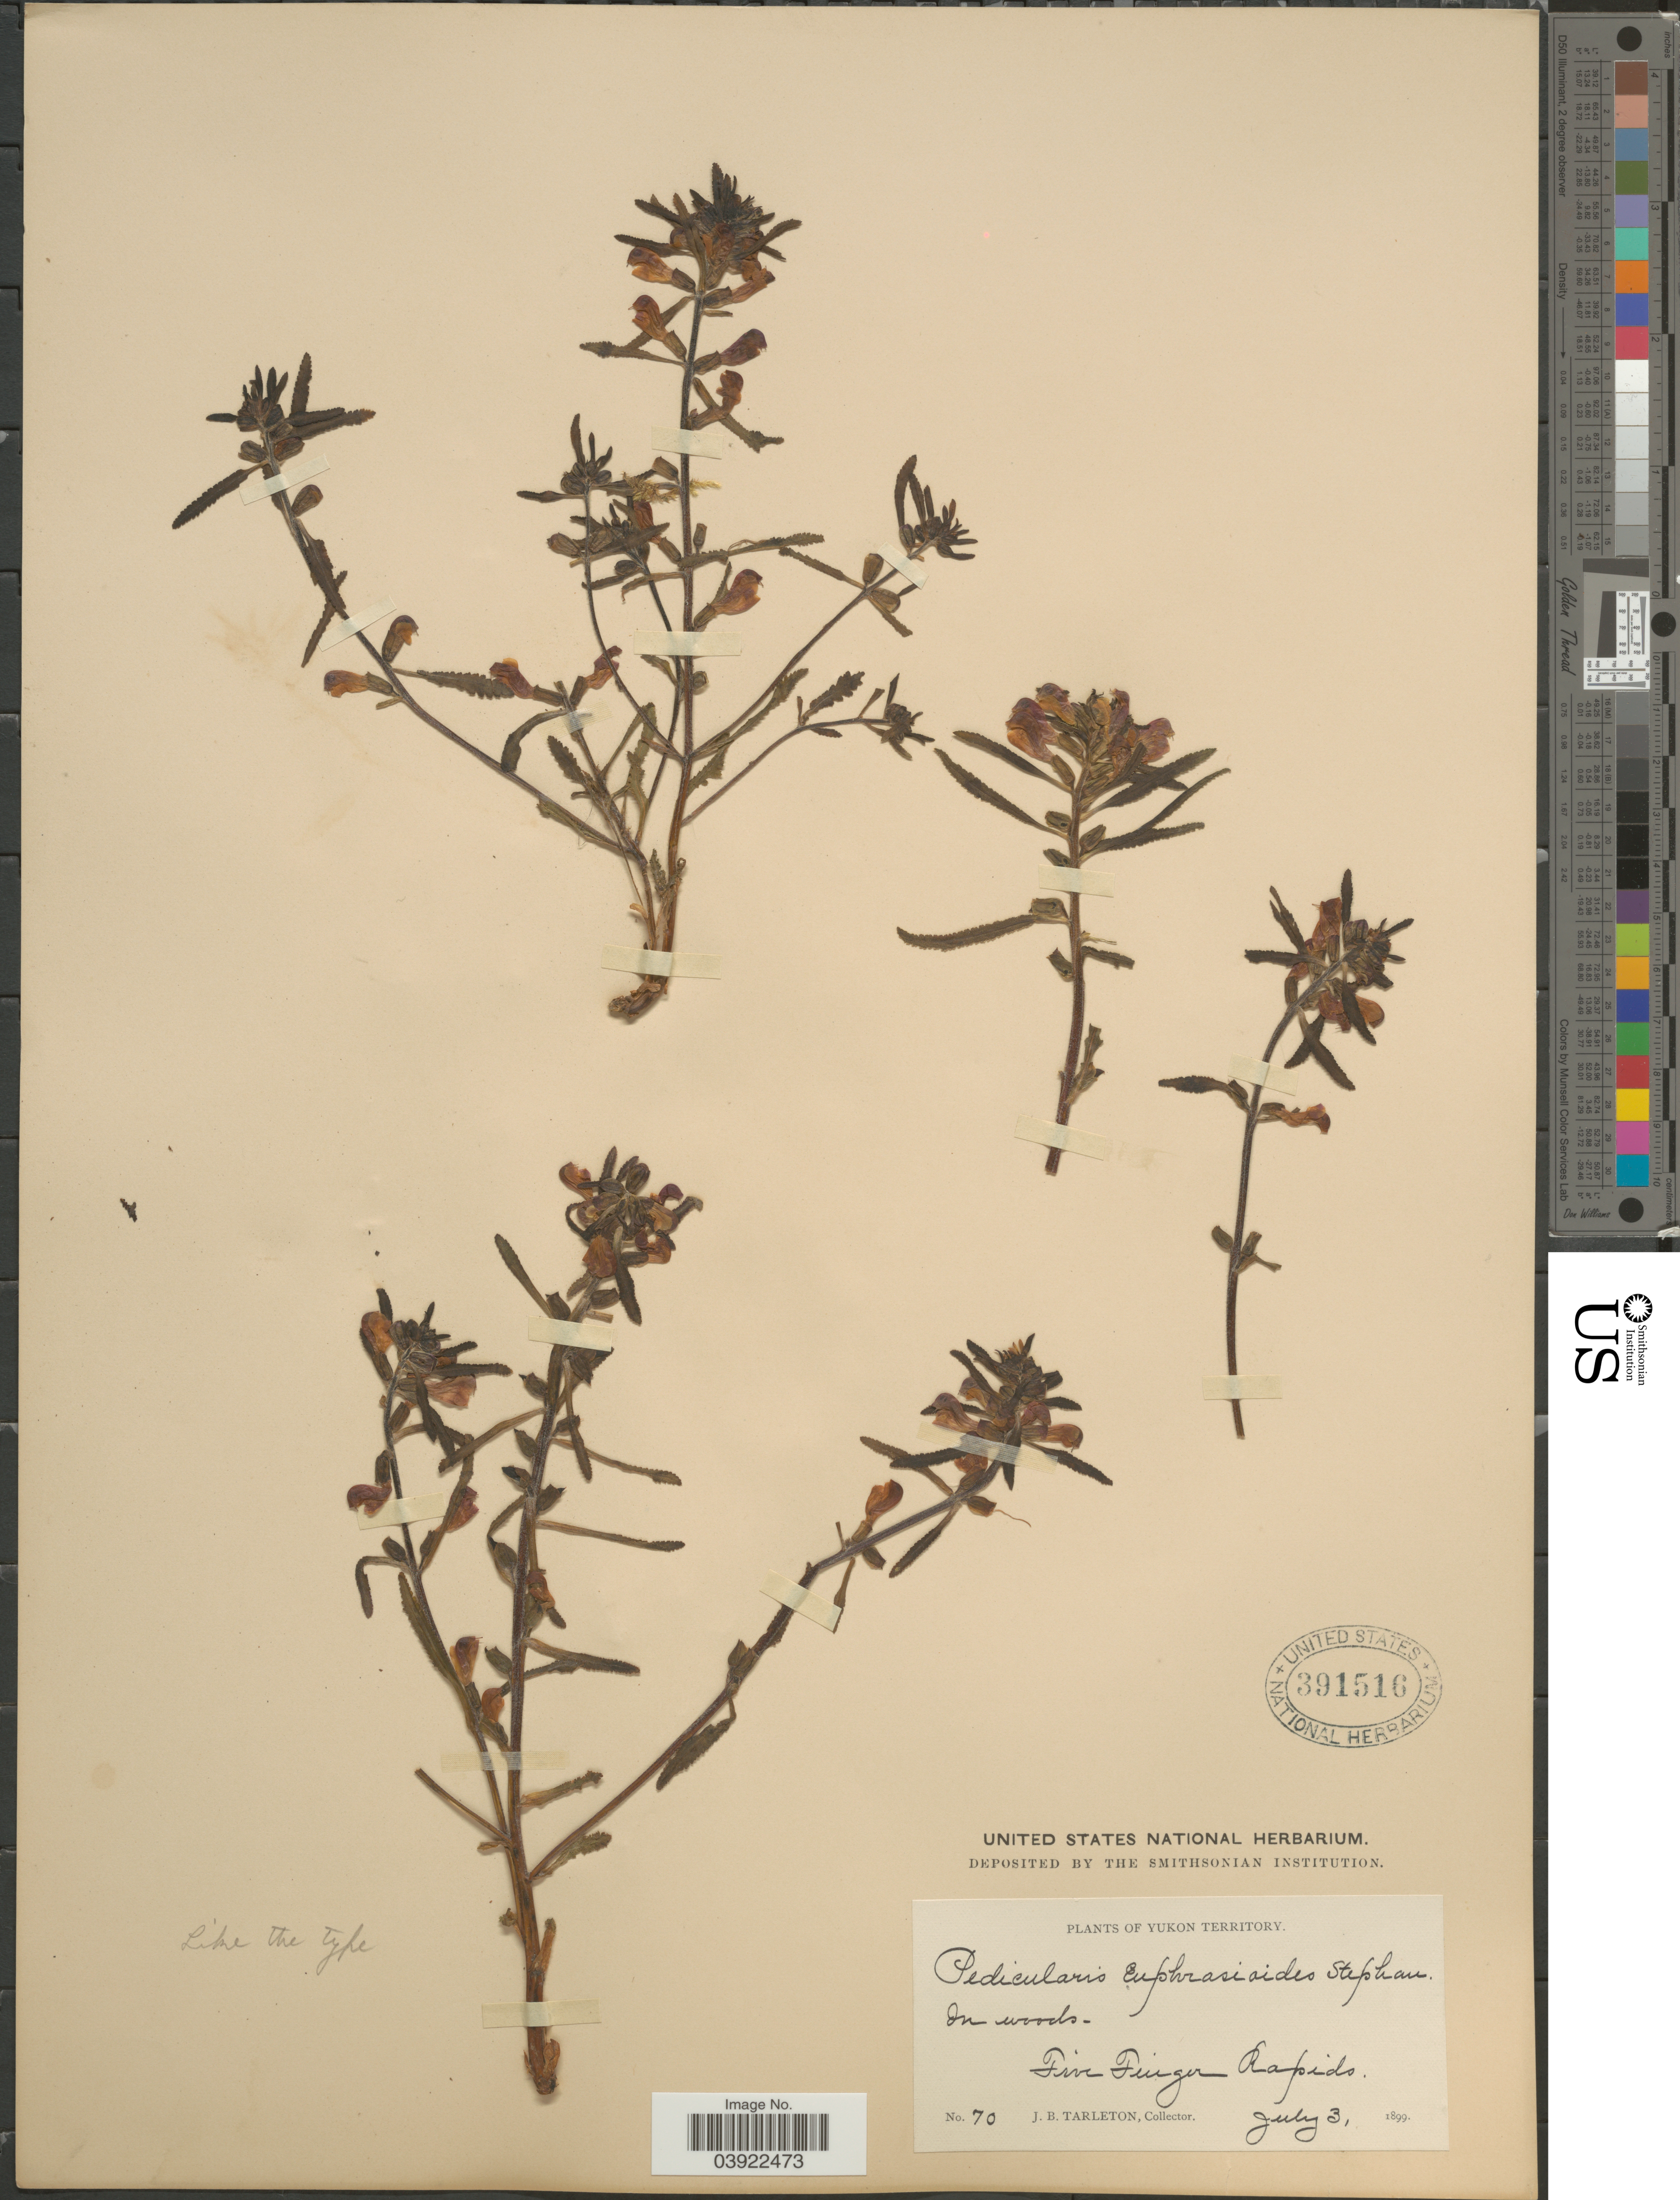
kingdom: Plantae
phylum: Tracheophyta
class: Magnoliopsida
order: Lamiales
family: Orobanchaceae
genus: Pedicularis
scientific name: Pedicularis labradorica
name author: Wirsing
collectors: J. Tarleton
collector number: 70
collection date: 1899-07-03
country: Canada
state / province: Yukon Territory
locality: Five Finger Rapids.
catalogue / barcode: US 391516